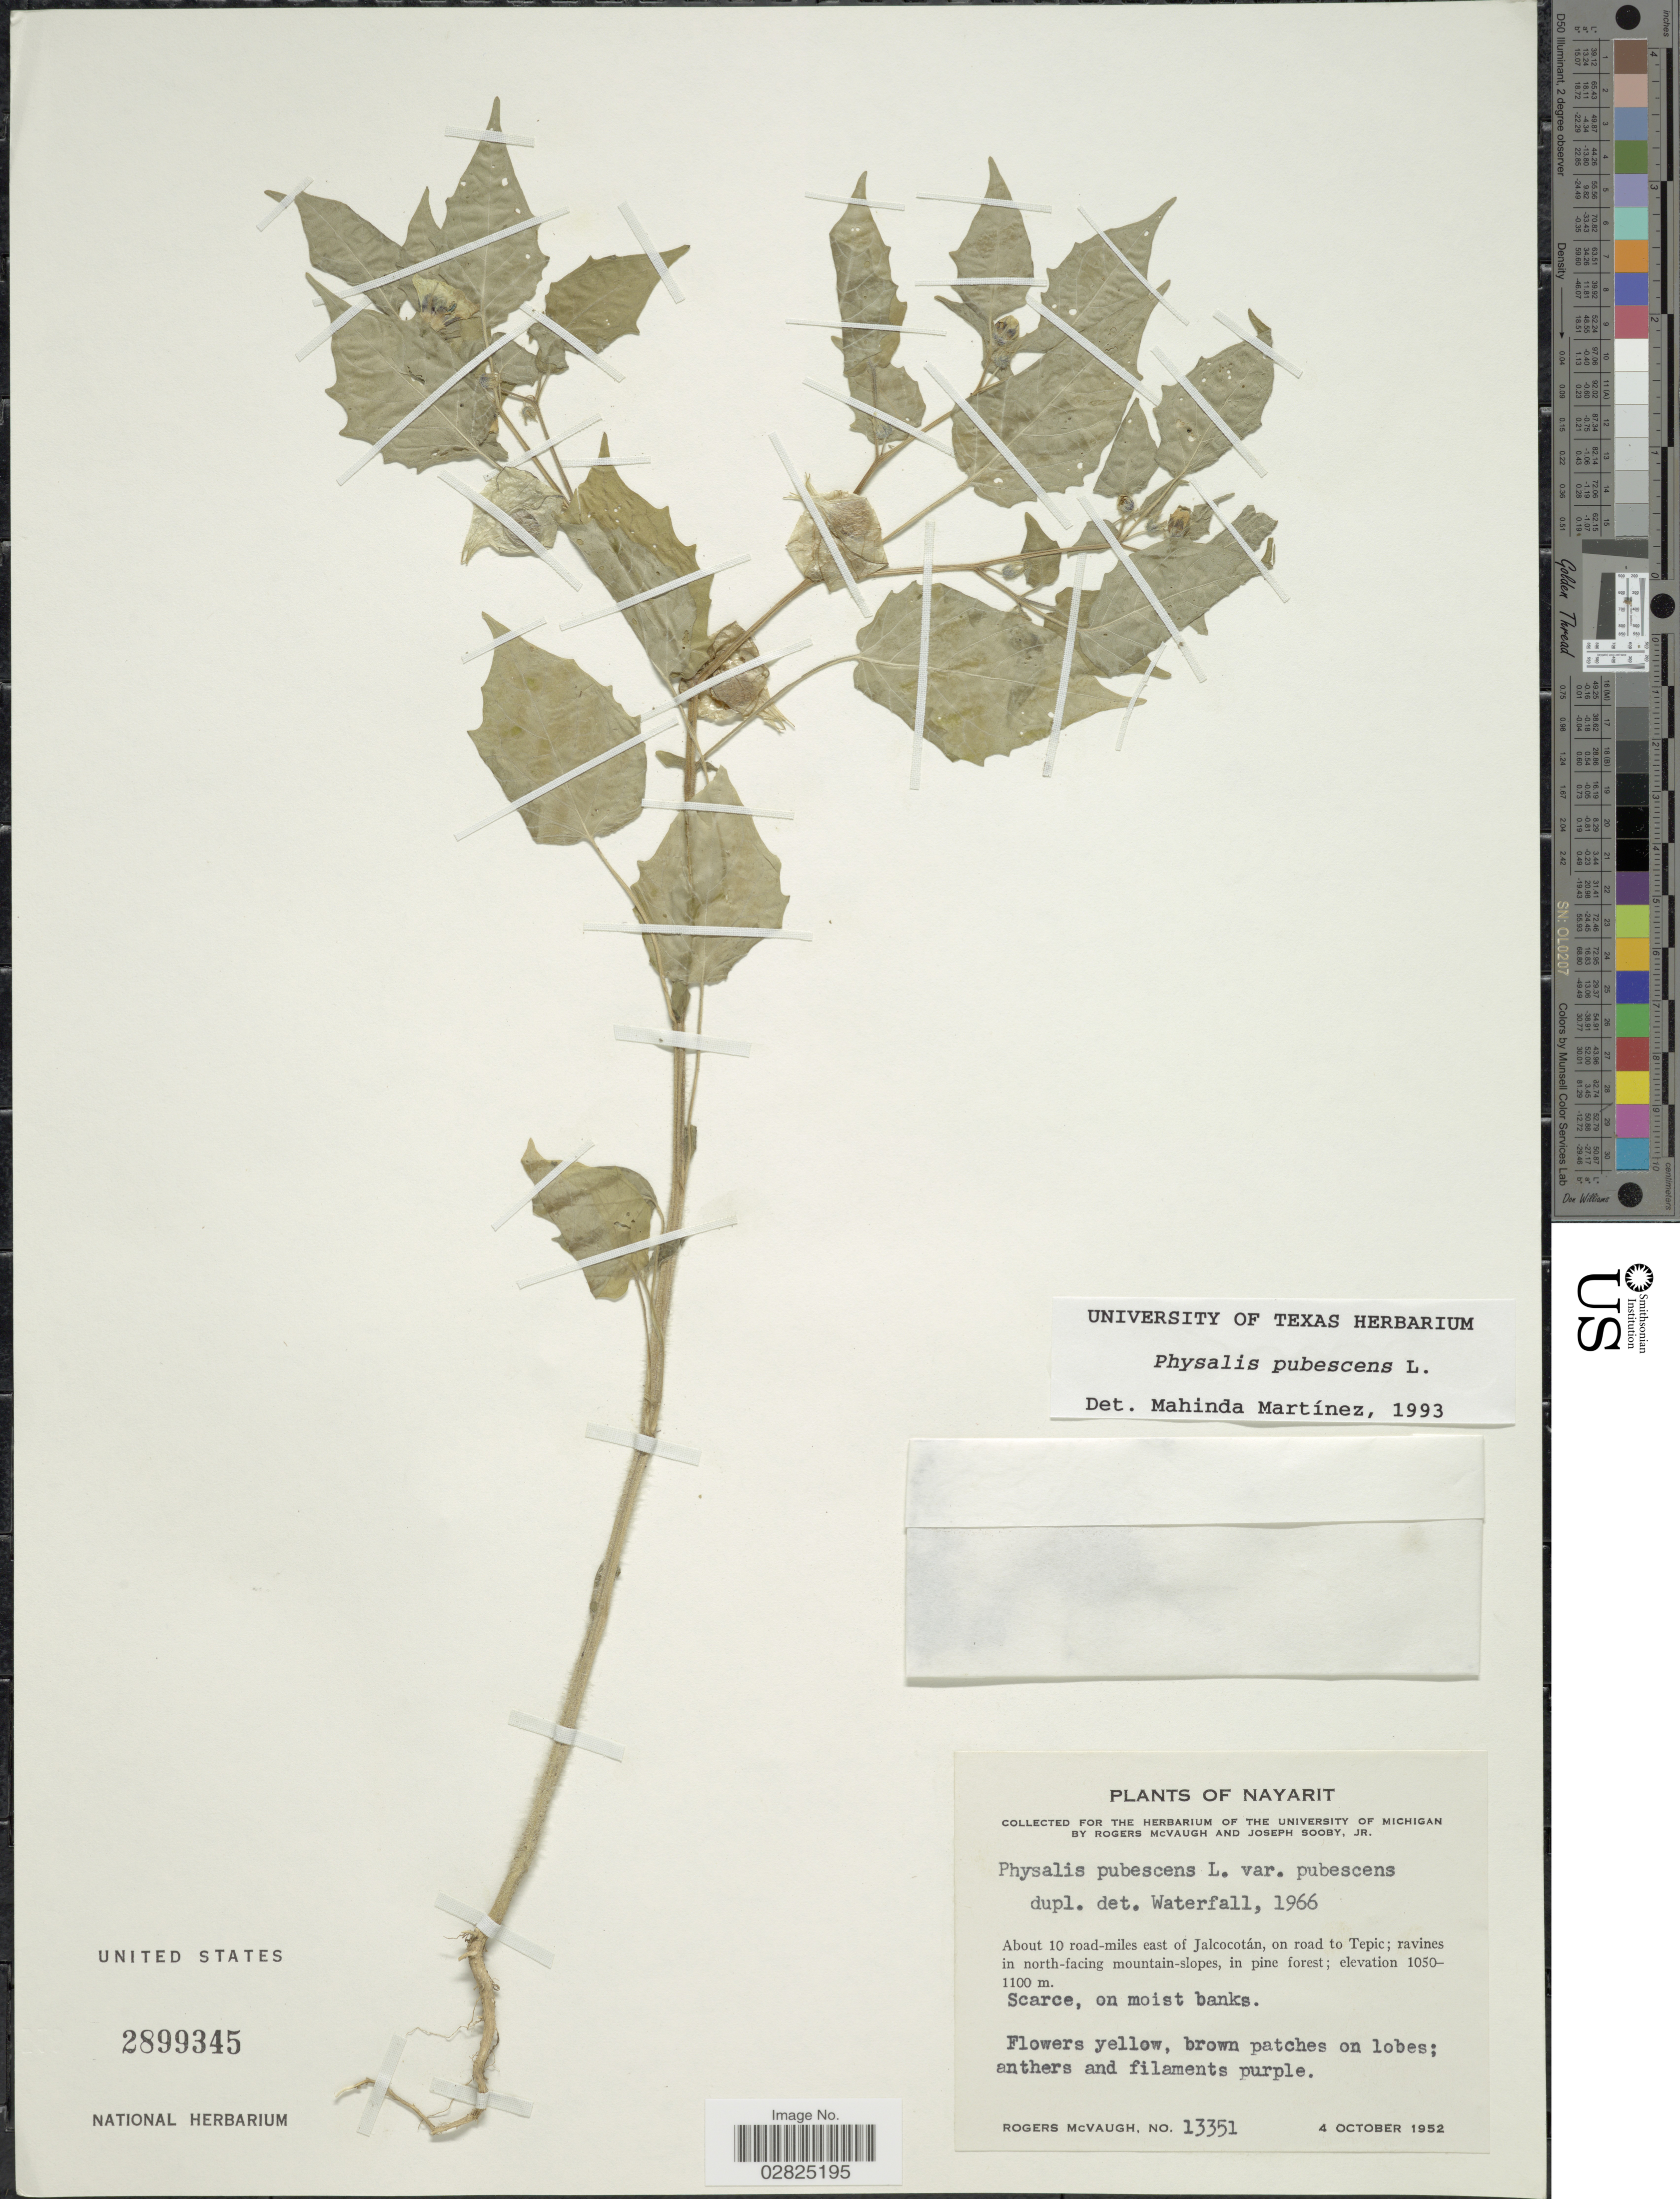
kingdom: Plantae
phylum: Tracheophyta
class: Magnoliopsida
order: Solanales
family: Solanaceae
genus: Physalis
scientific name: Physalis pubescens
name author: L.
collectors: Bro. Agniel & J. Sooby Jr.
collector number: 13351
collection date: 1952-10-04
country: Mexico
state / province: Nayarit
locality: About 10 road-miles east of Jalcocotán, on road to Tepic.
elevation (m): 1050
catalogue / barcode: US 2899345